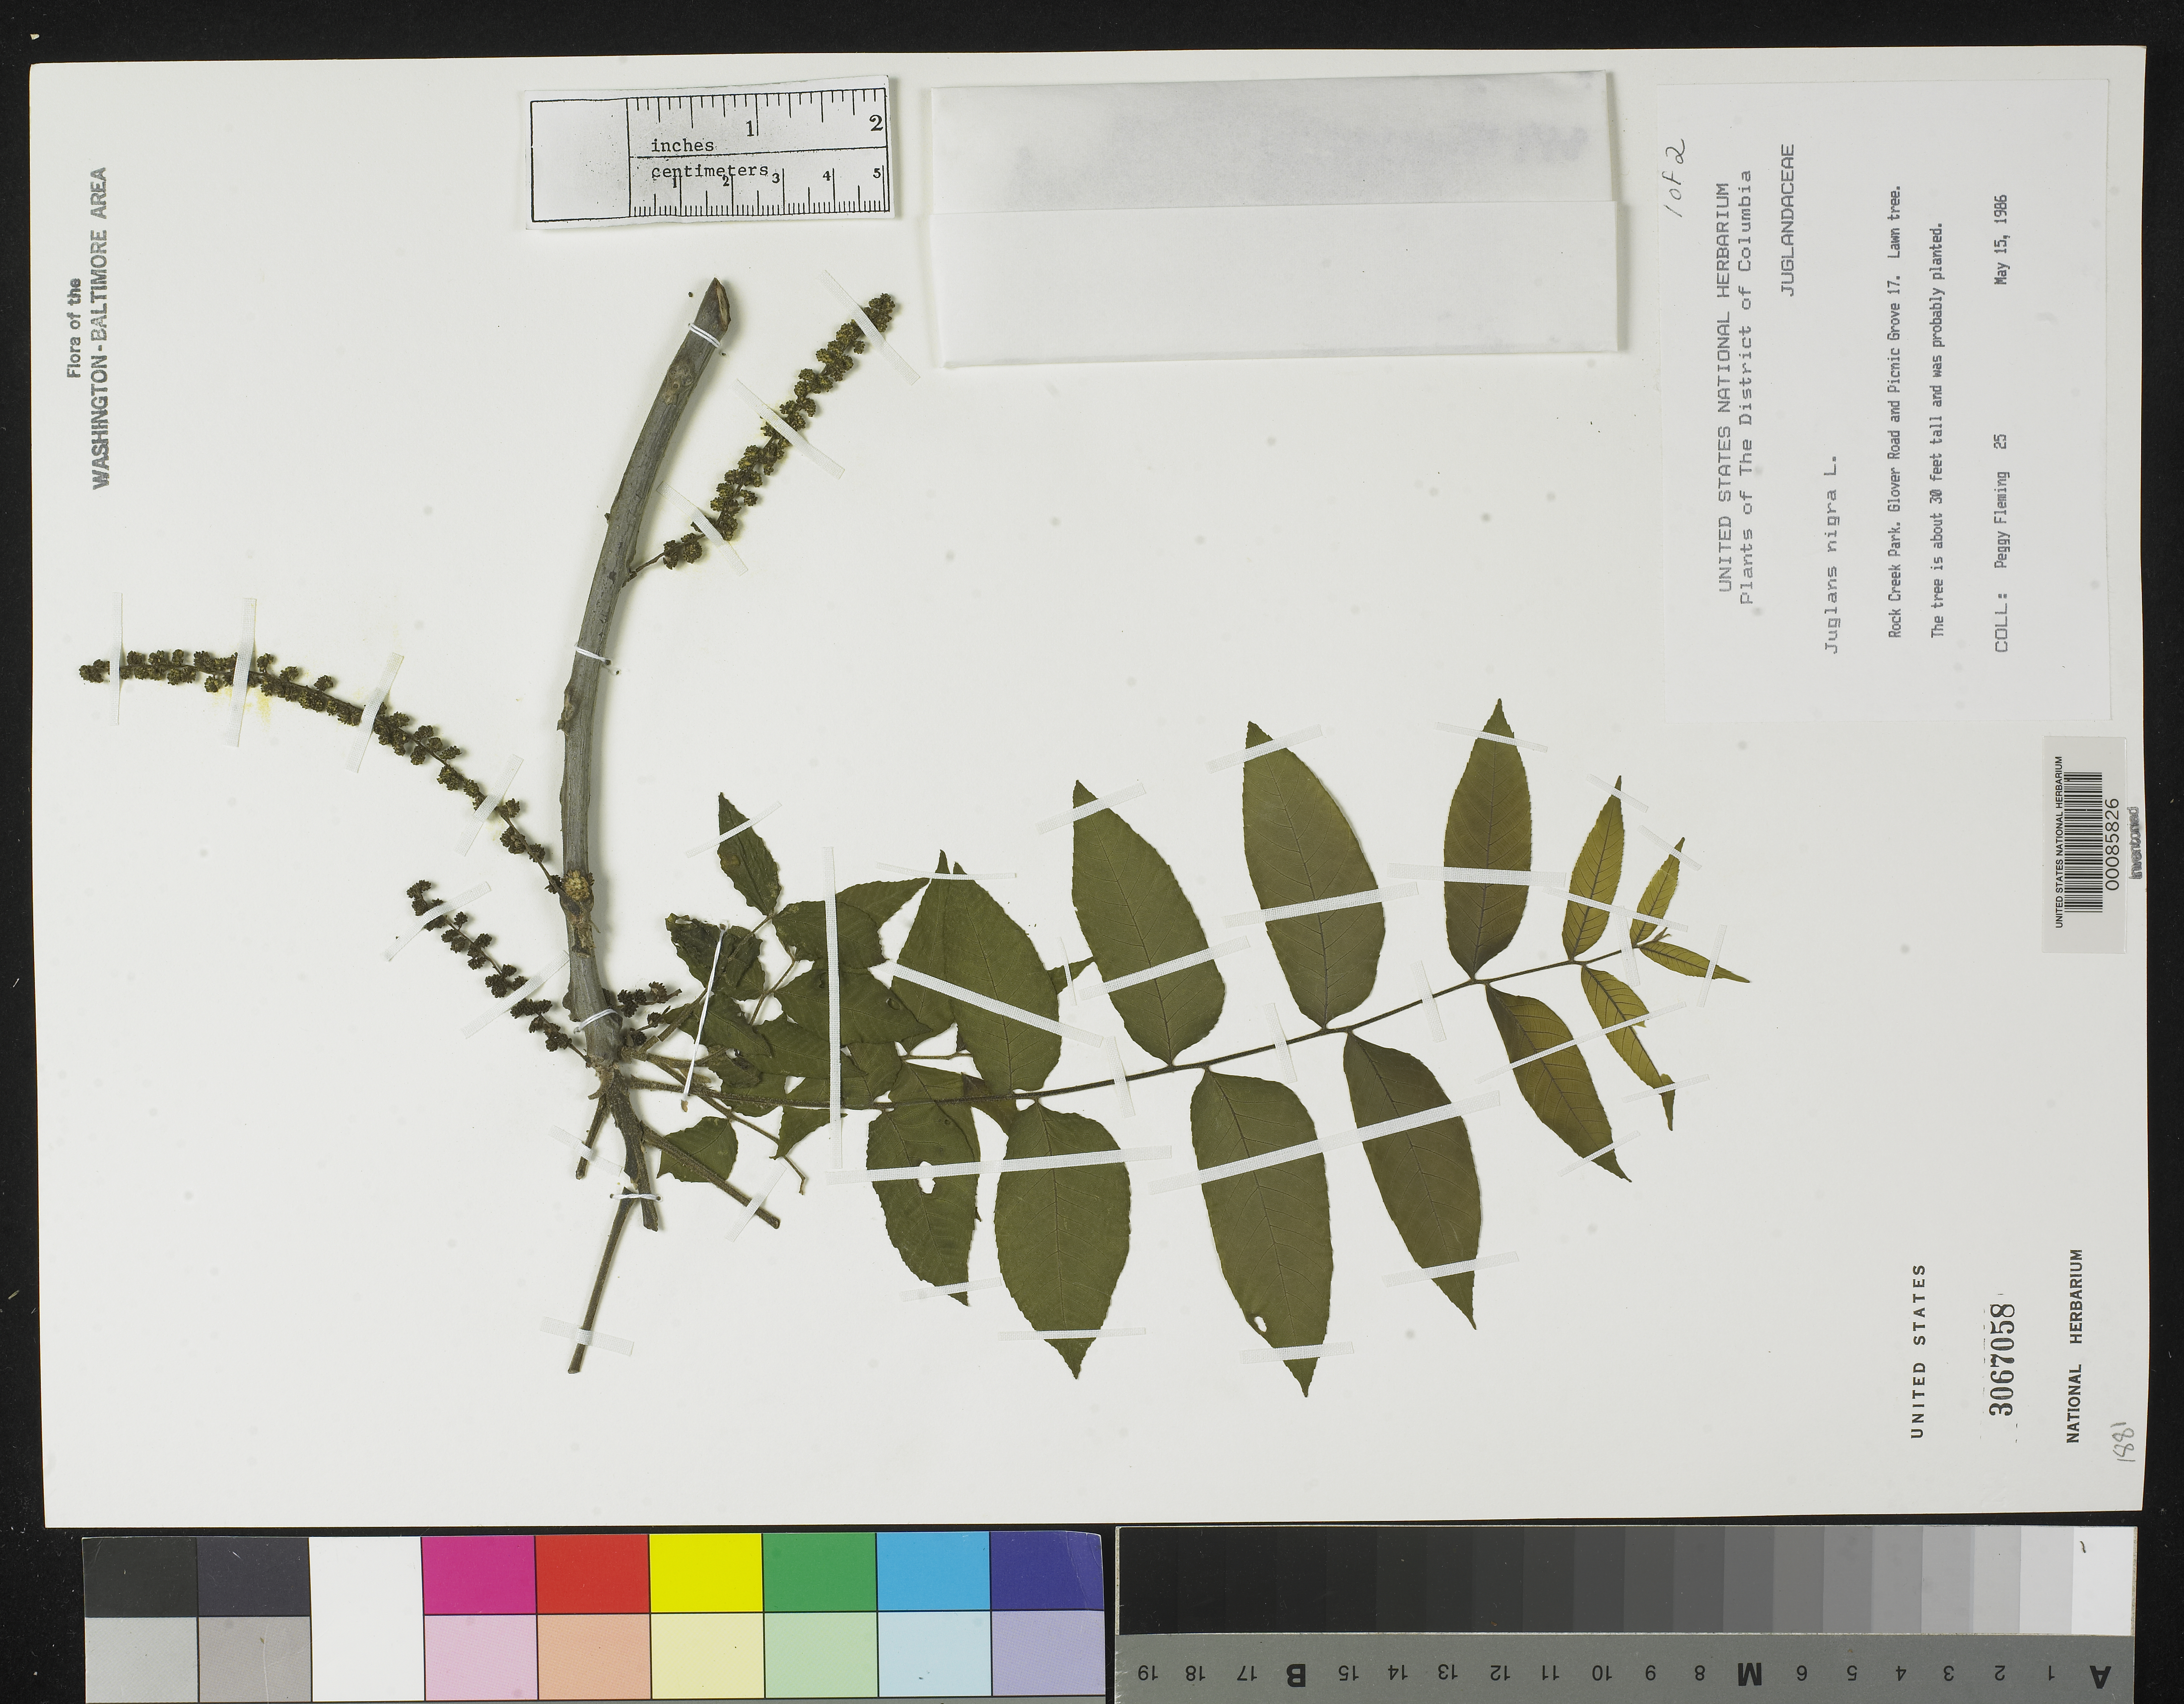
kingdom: Plantae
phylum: Tracheophyta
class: Magnoliopsida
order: Fagales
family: Juglandaceae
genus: Juglans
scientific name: Juglans nigra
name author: L.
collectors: P. Fleming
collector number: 25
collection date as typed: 15 May 1986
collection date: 1986-05-15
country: United States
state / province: District of Columbia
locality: Rock Creek Park, Glover Road and Picnic Grove 17. Rock Creek Park and vicinity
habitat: Lawn tree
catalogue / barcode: US 3067058